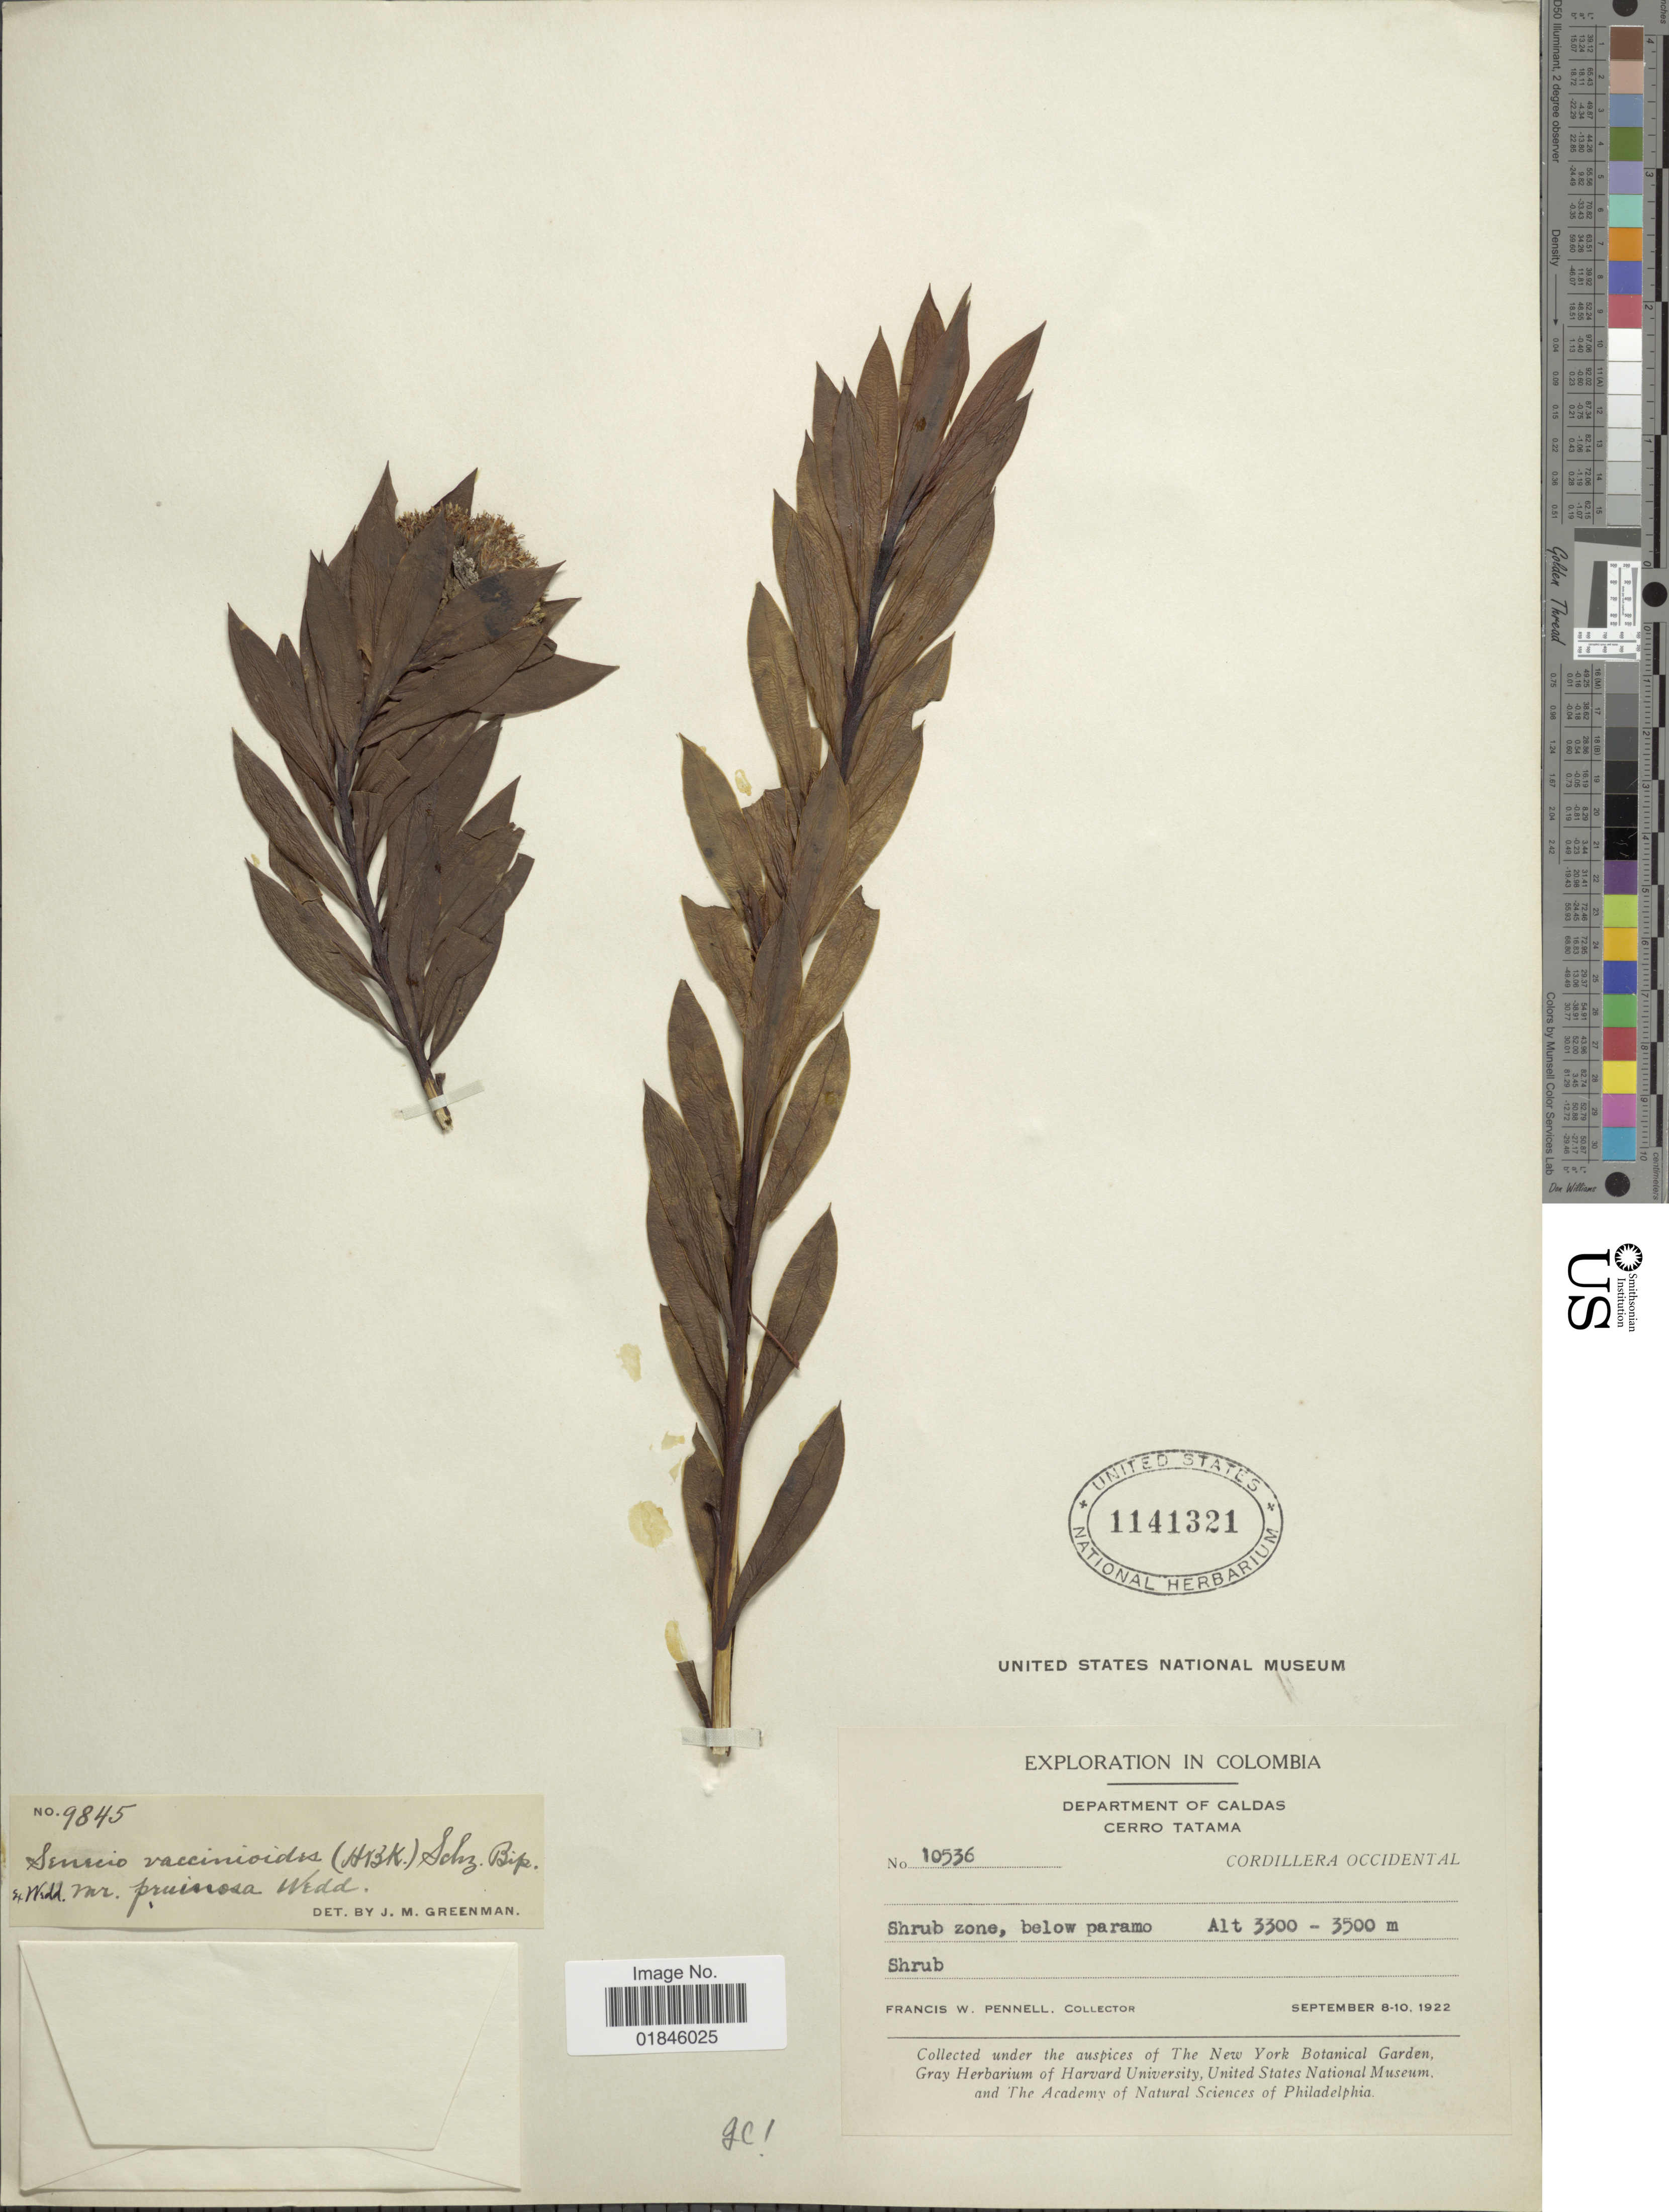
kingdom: Plantae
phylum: Tracheophyta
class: Magnoliopsida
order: Asterales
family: Asteraceae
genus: Pentacalia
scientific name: Pentacalia vaccinioides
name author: (Kunth) Cuatrec.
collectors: F. W. Pennell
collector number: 10536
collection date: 1922-09-08/1922-09-10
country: Colombia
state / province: Caldas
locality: Cerro Tatama. Cordillera Occidental.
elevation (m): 3300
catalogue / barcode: US 1141321